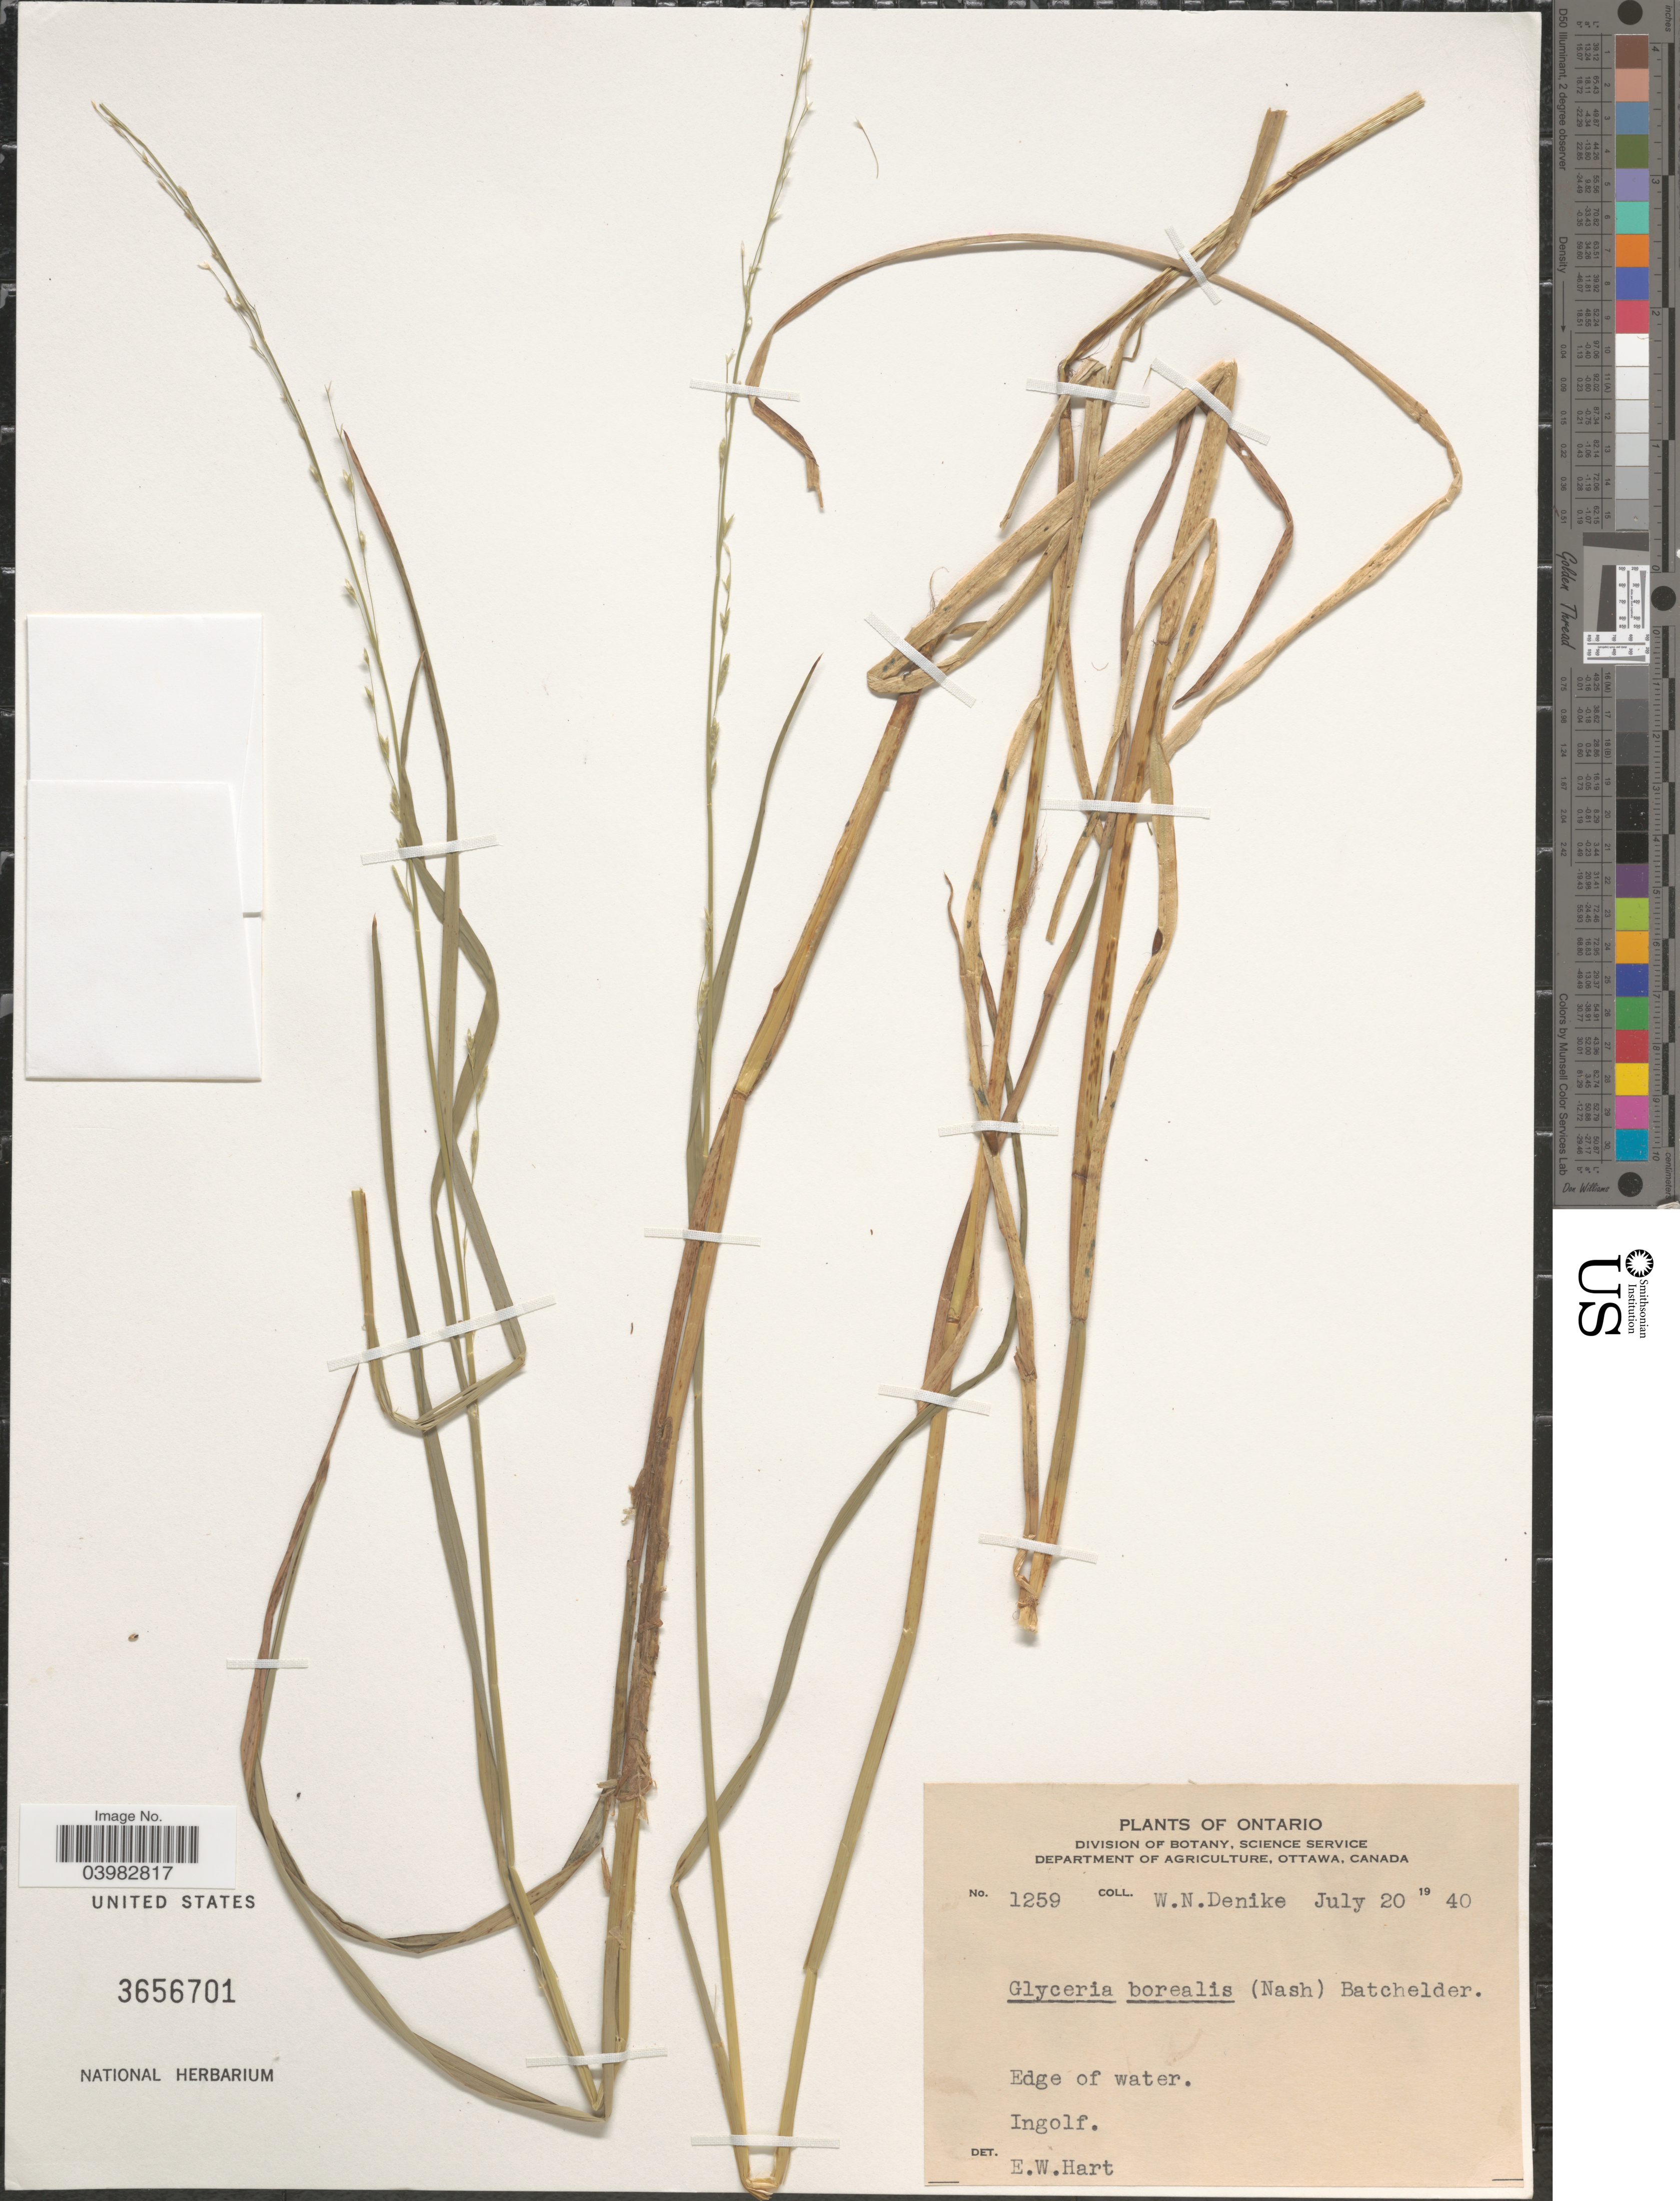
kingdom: Plantae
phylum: Tracheophyta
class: Liliopsida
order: Poales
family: Poaceae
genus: Glyceria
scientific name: Glyceria borealis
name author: (Nash) Batchelder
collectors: W. Denike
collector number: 1259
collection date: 1940-07-20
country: Canada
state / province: Ontario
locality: Ingolf.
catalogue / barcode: US 3656701